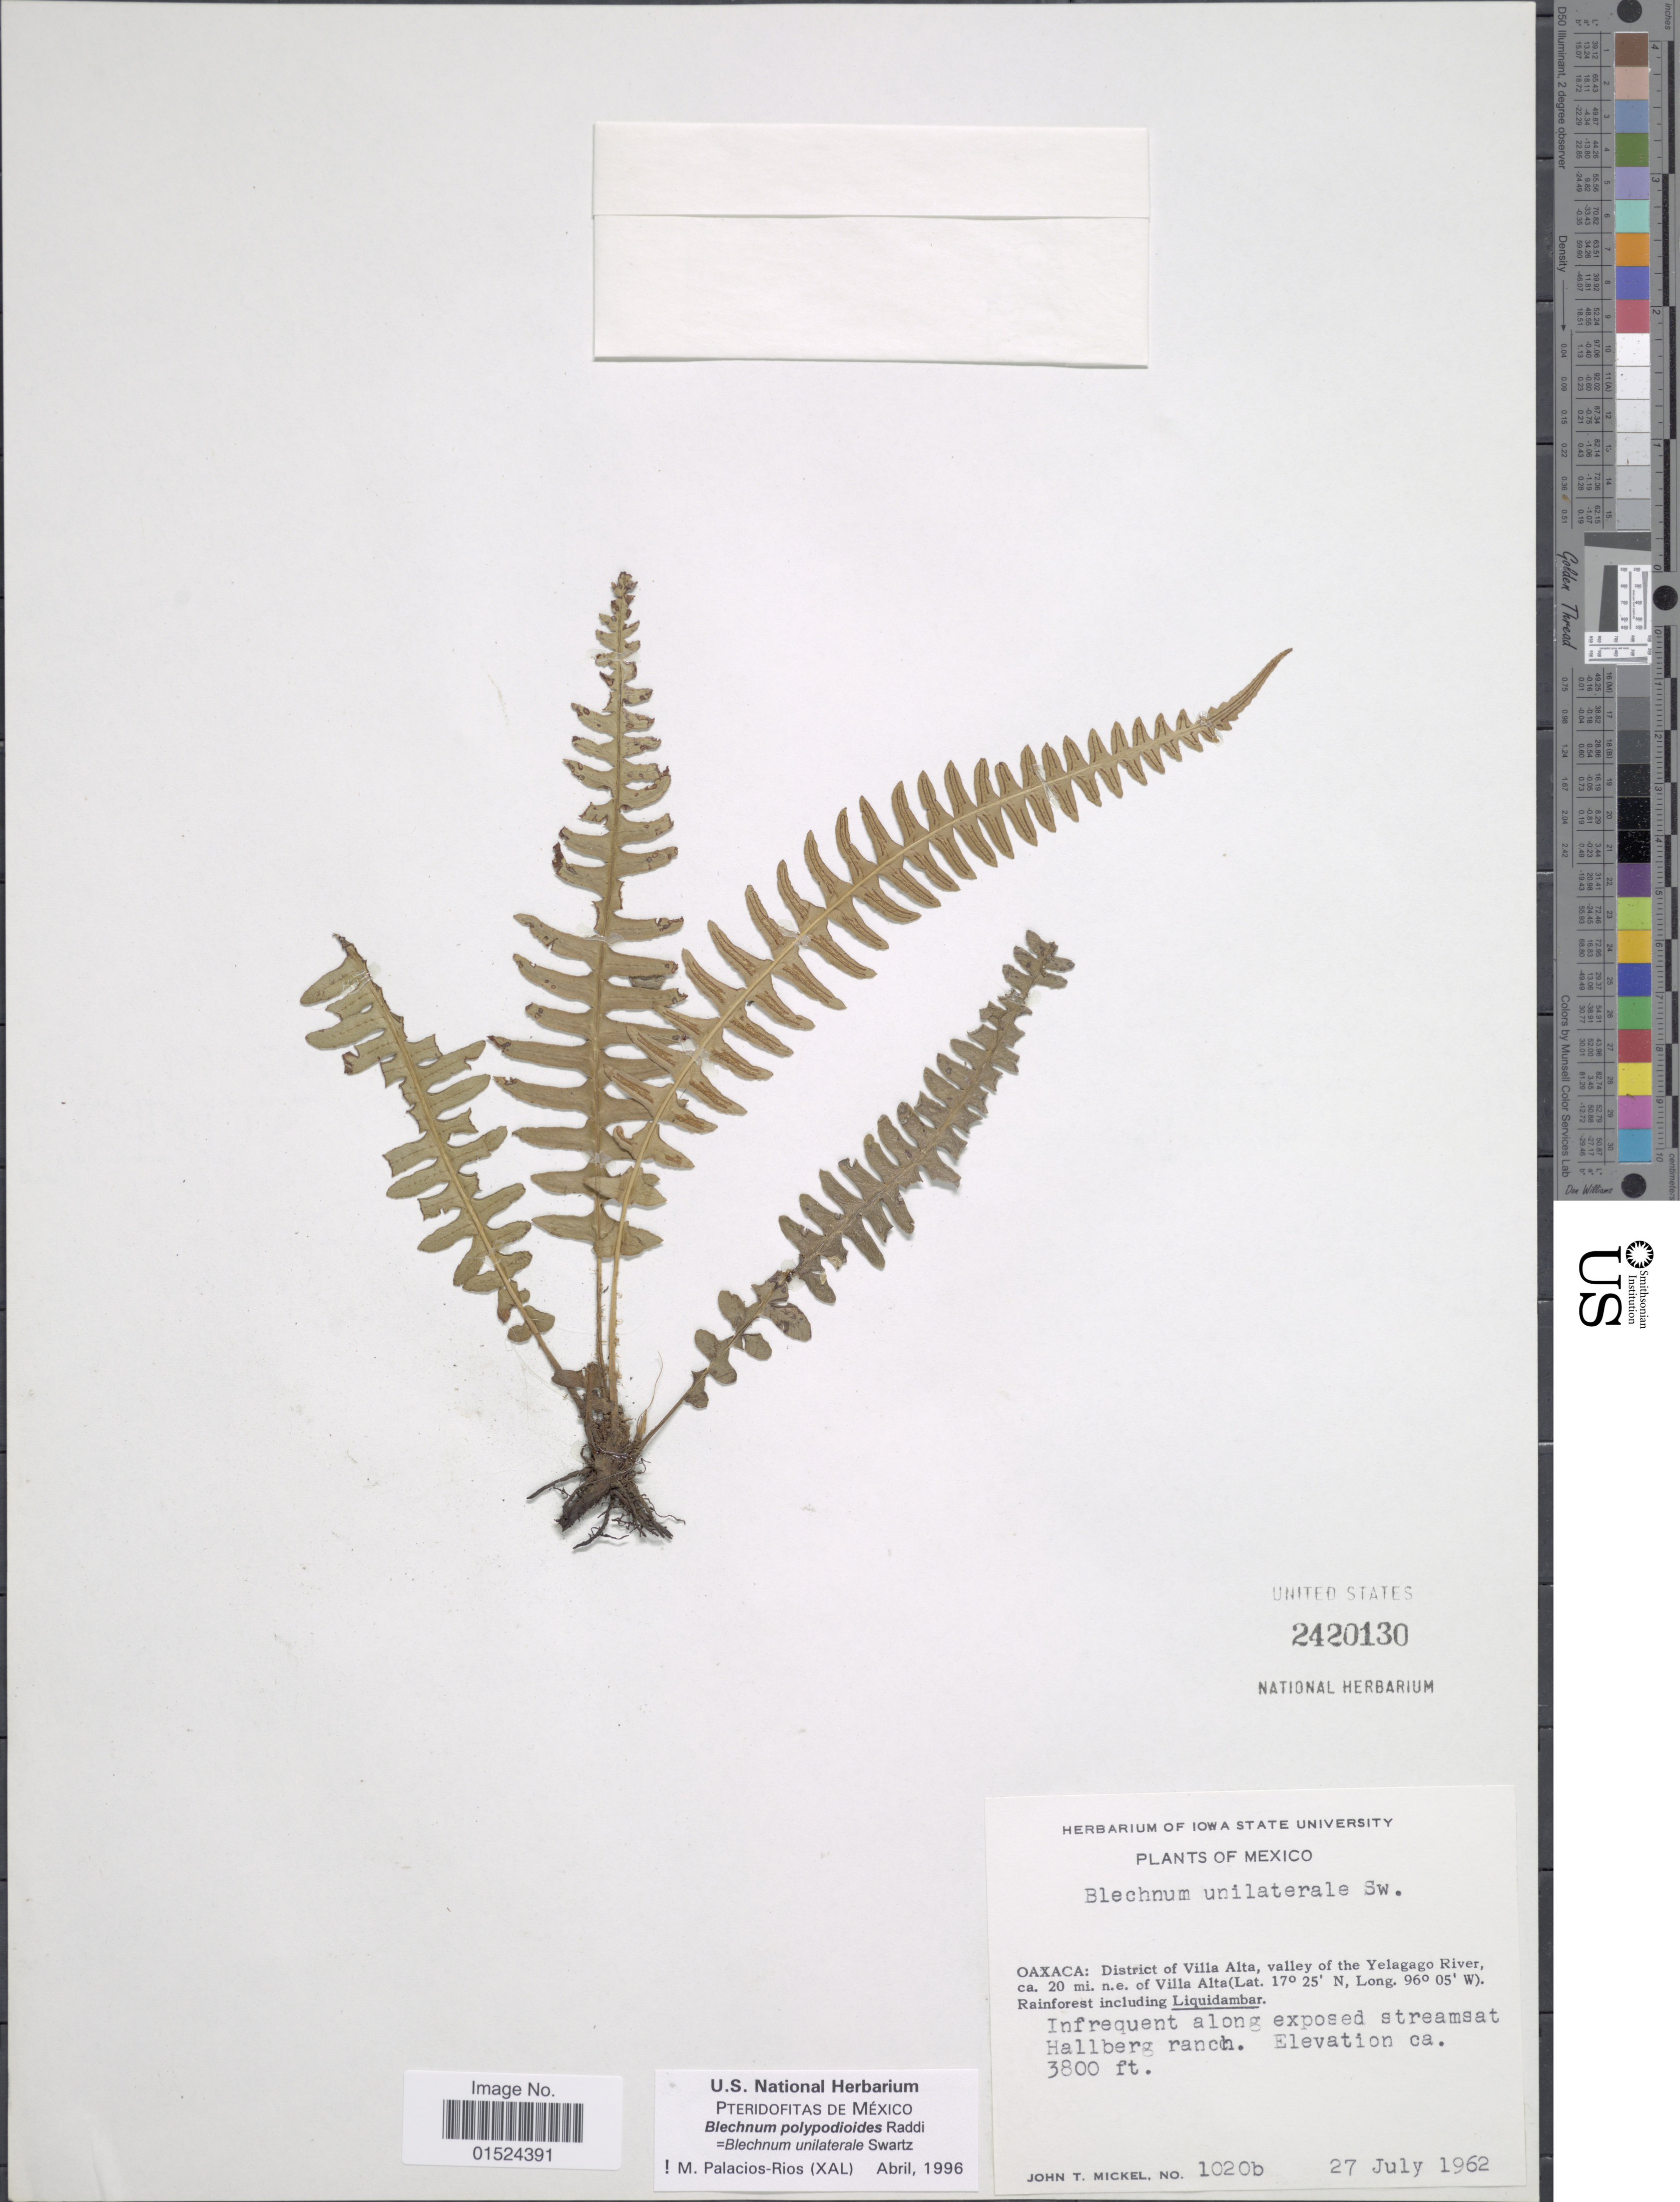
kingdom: Plantae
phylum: Tracheophyta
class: Polypodiopsida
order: Polypodiales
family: Blechnaceae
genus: Blechnum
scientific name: Blechnum polypodioides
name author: Raddi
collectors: J. T. Mickel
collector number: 1020b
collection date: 1962-07-27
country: Mexico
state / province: Oaxaca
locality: District of Villa Alta, valley of the Yelagago River, ca. 20 mi. n.e. of Villa Alta, infrequent along exposed streamsat Hallberg ranch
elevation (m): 1158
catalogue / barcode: US 2420130